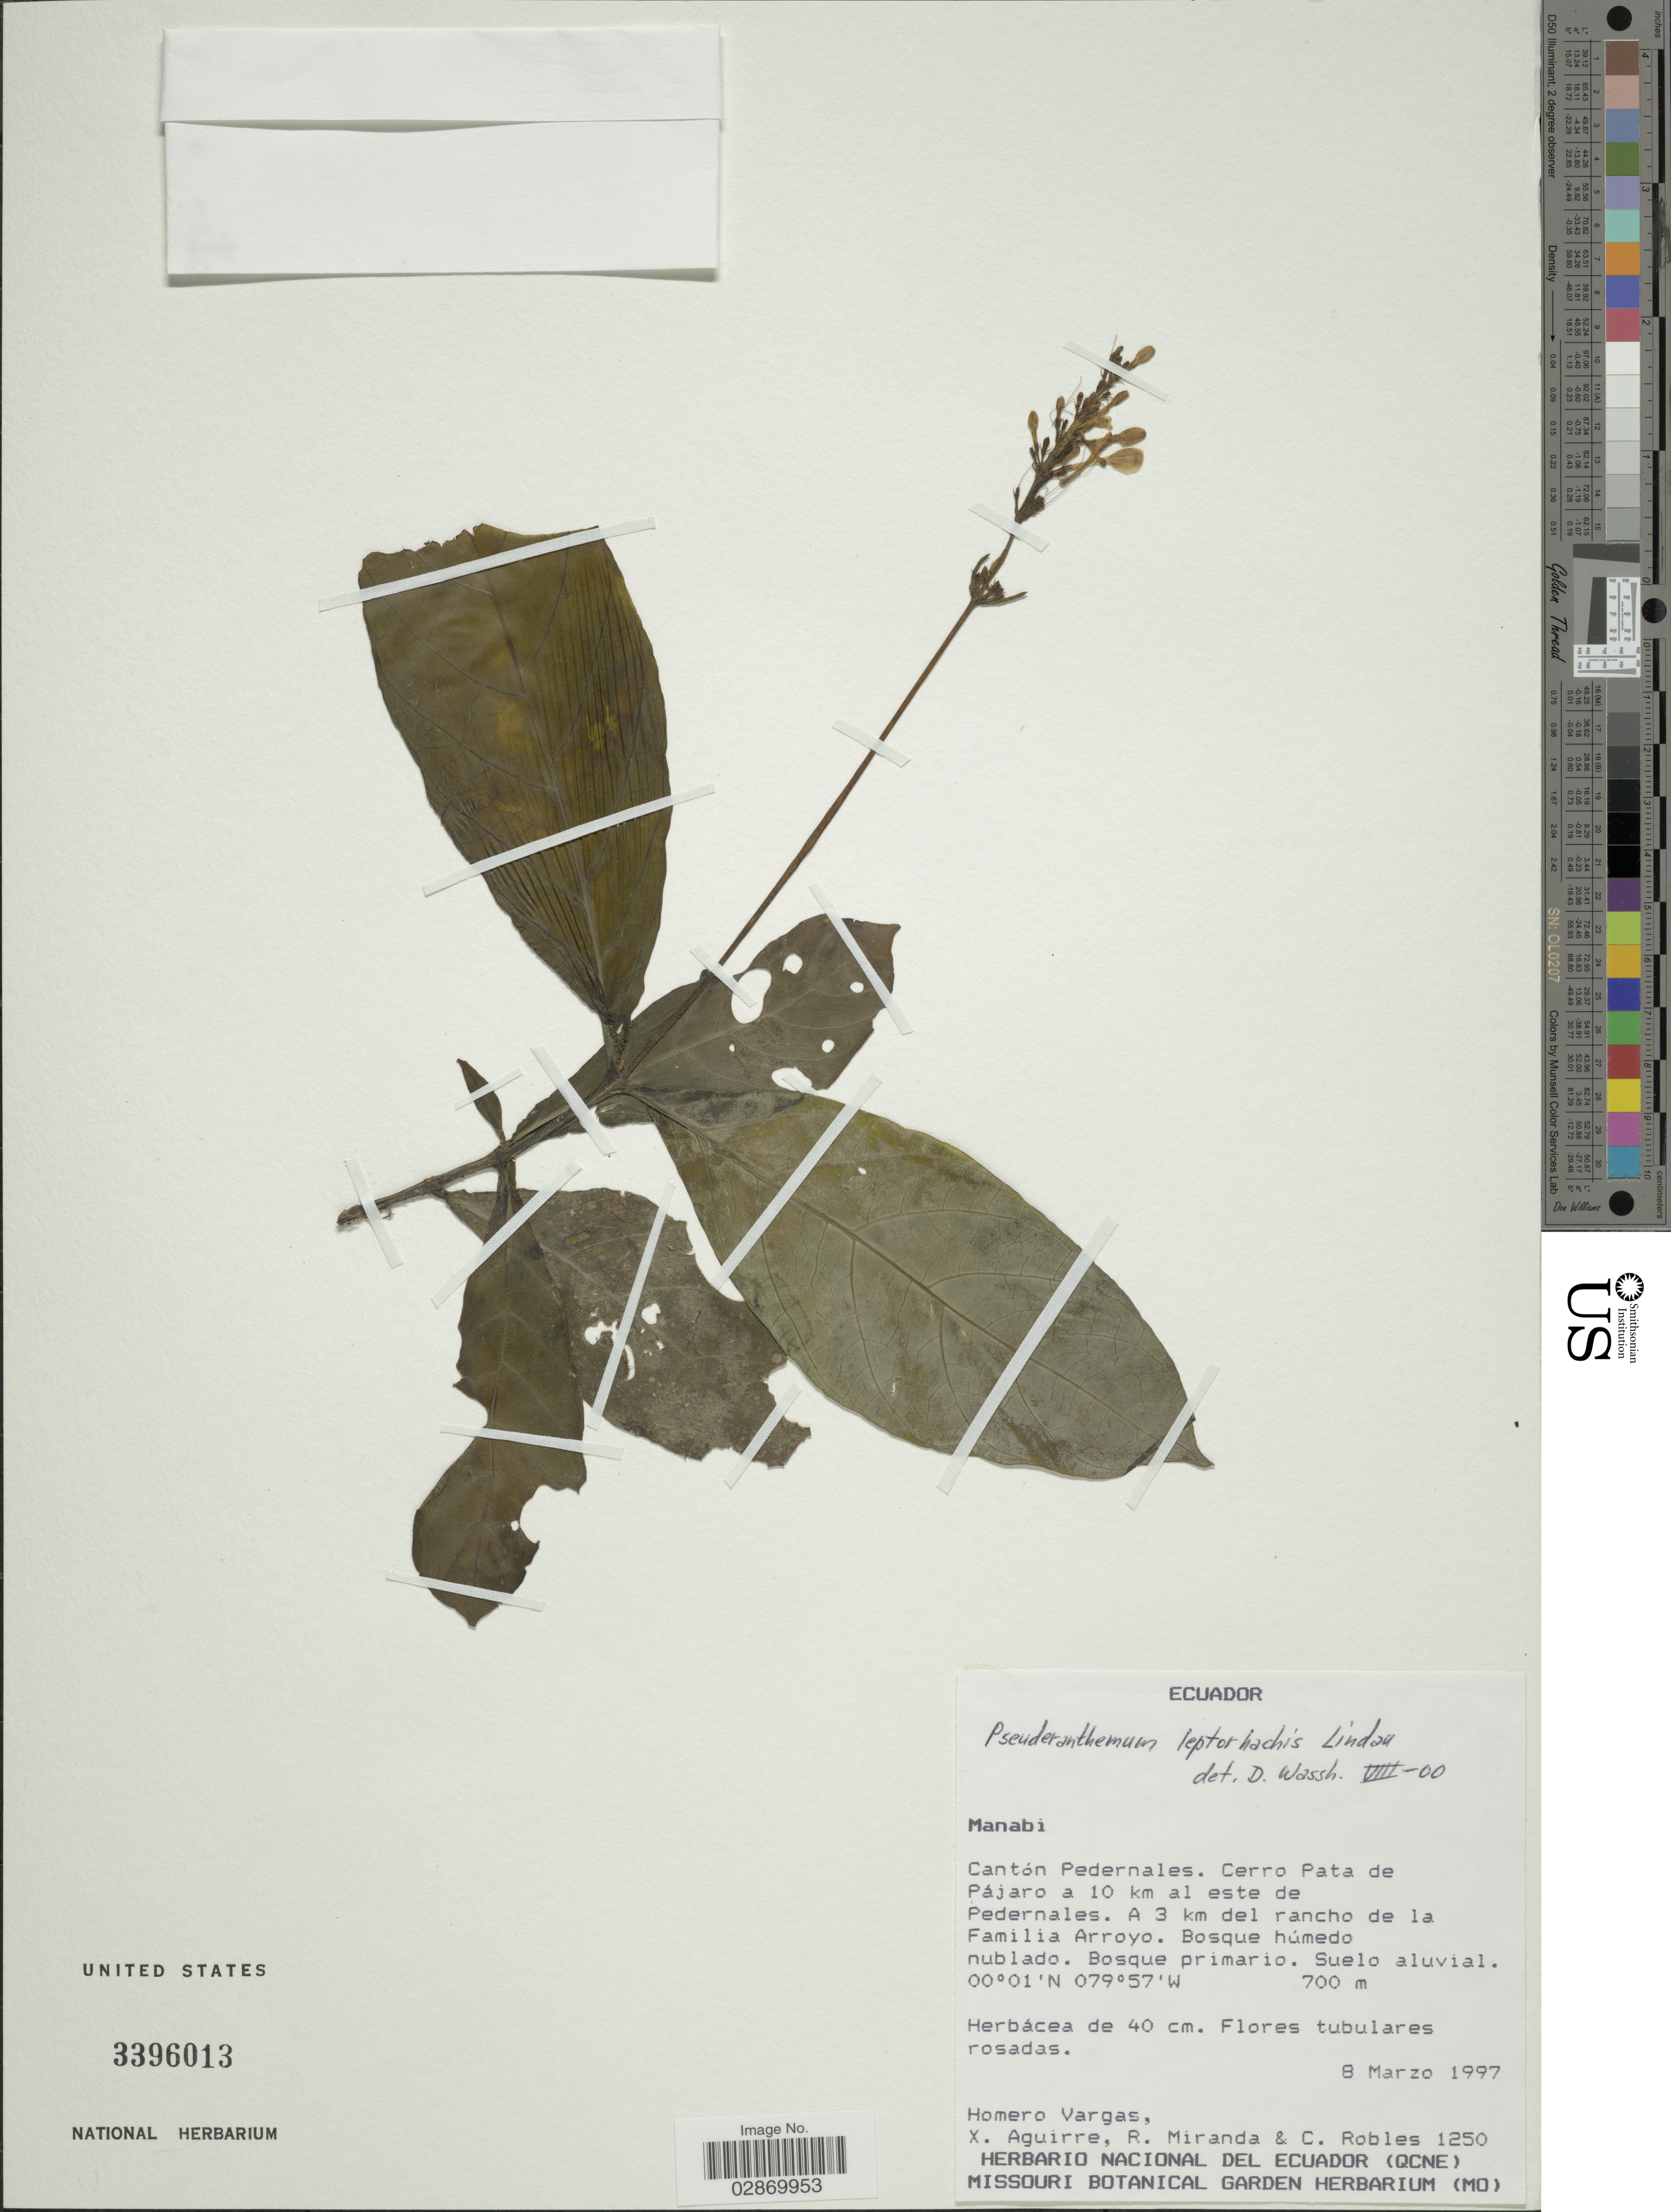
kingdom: Plantae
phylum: Tracheophyta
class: Magnoliopsida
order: Lamiales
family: Acanthaceae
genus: Pseuderanthemum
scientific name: Pseuderanthemum leptorhachis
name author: Lindau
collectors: H. Vargas, X. Aguirre, R. Miranda & C. Robles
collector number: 1250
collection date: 1997-03-08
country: Ecuador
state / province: Manabí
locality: Cantón Pedernales, Cerro Pata de Pájaro a 10 km al este de Pedernales, A 3 km del rancho de la Familia Arroyo.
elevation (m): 700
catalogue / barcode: US 3396013